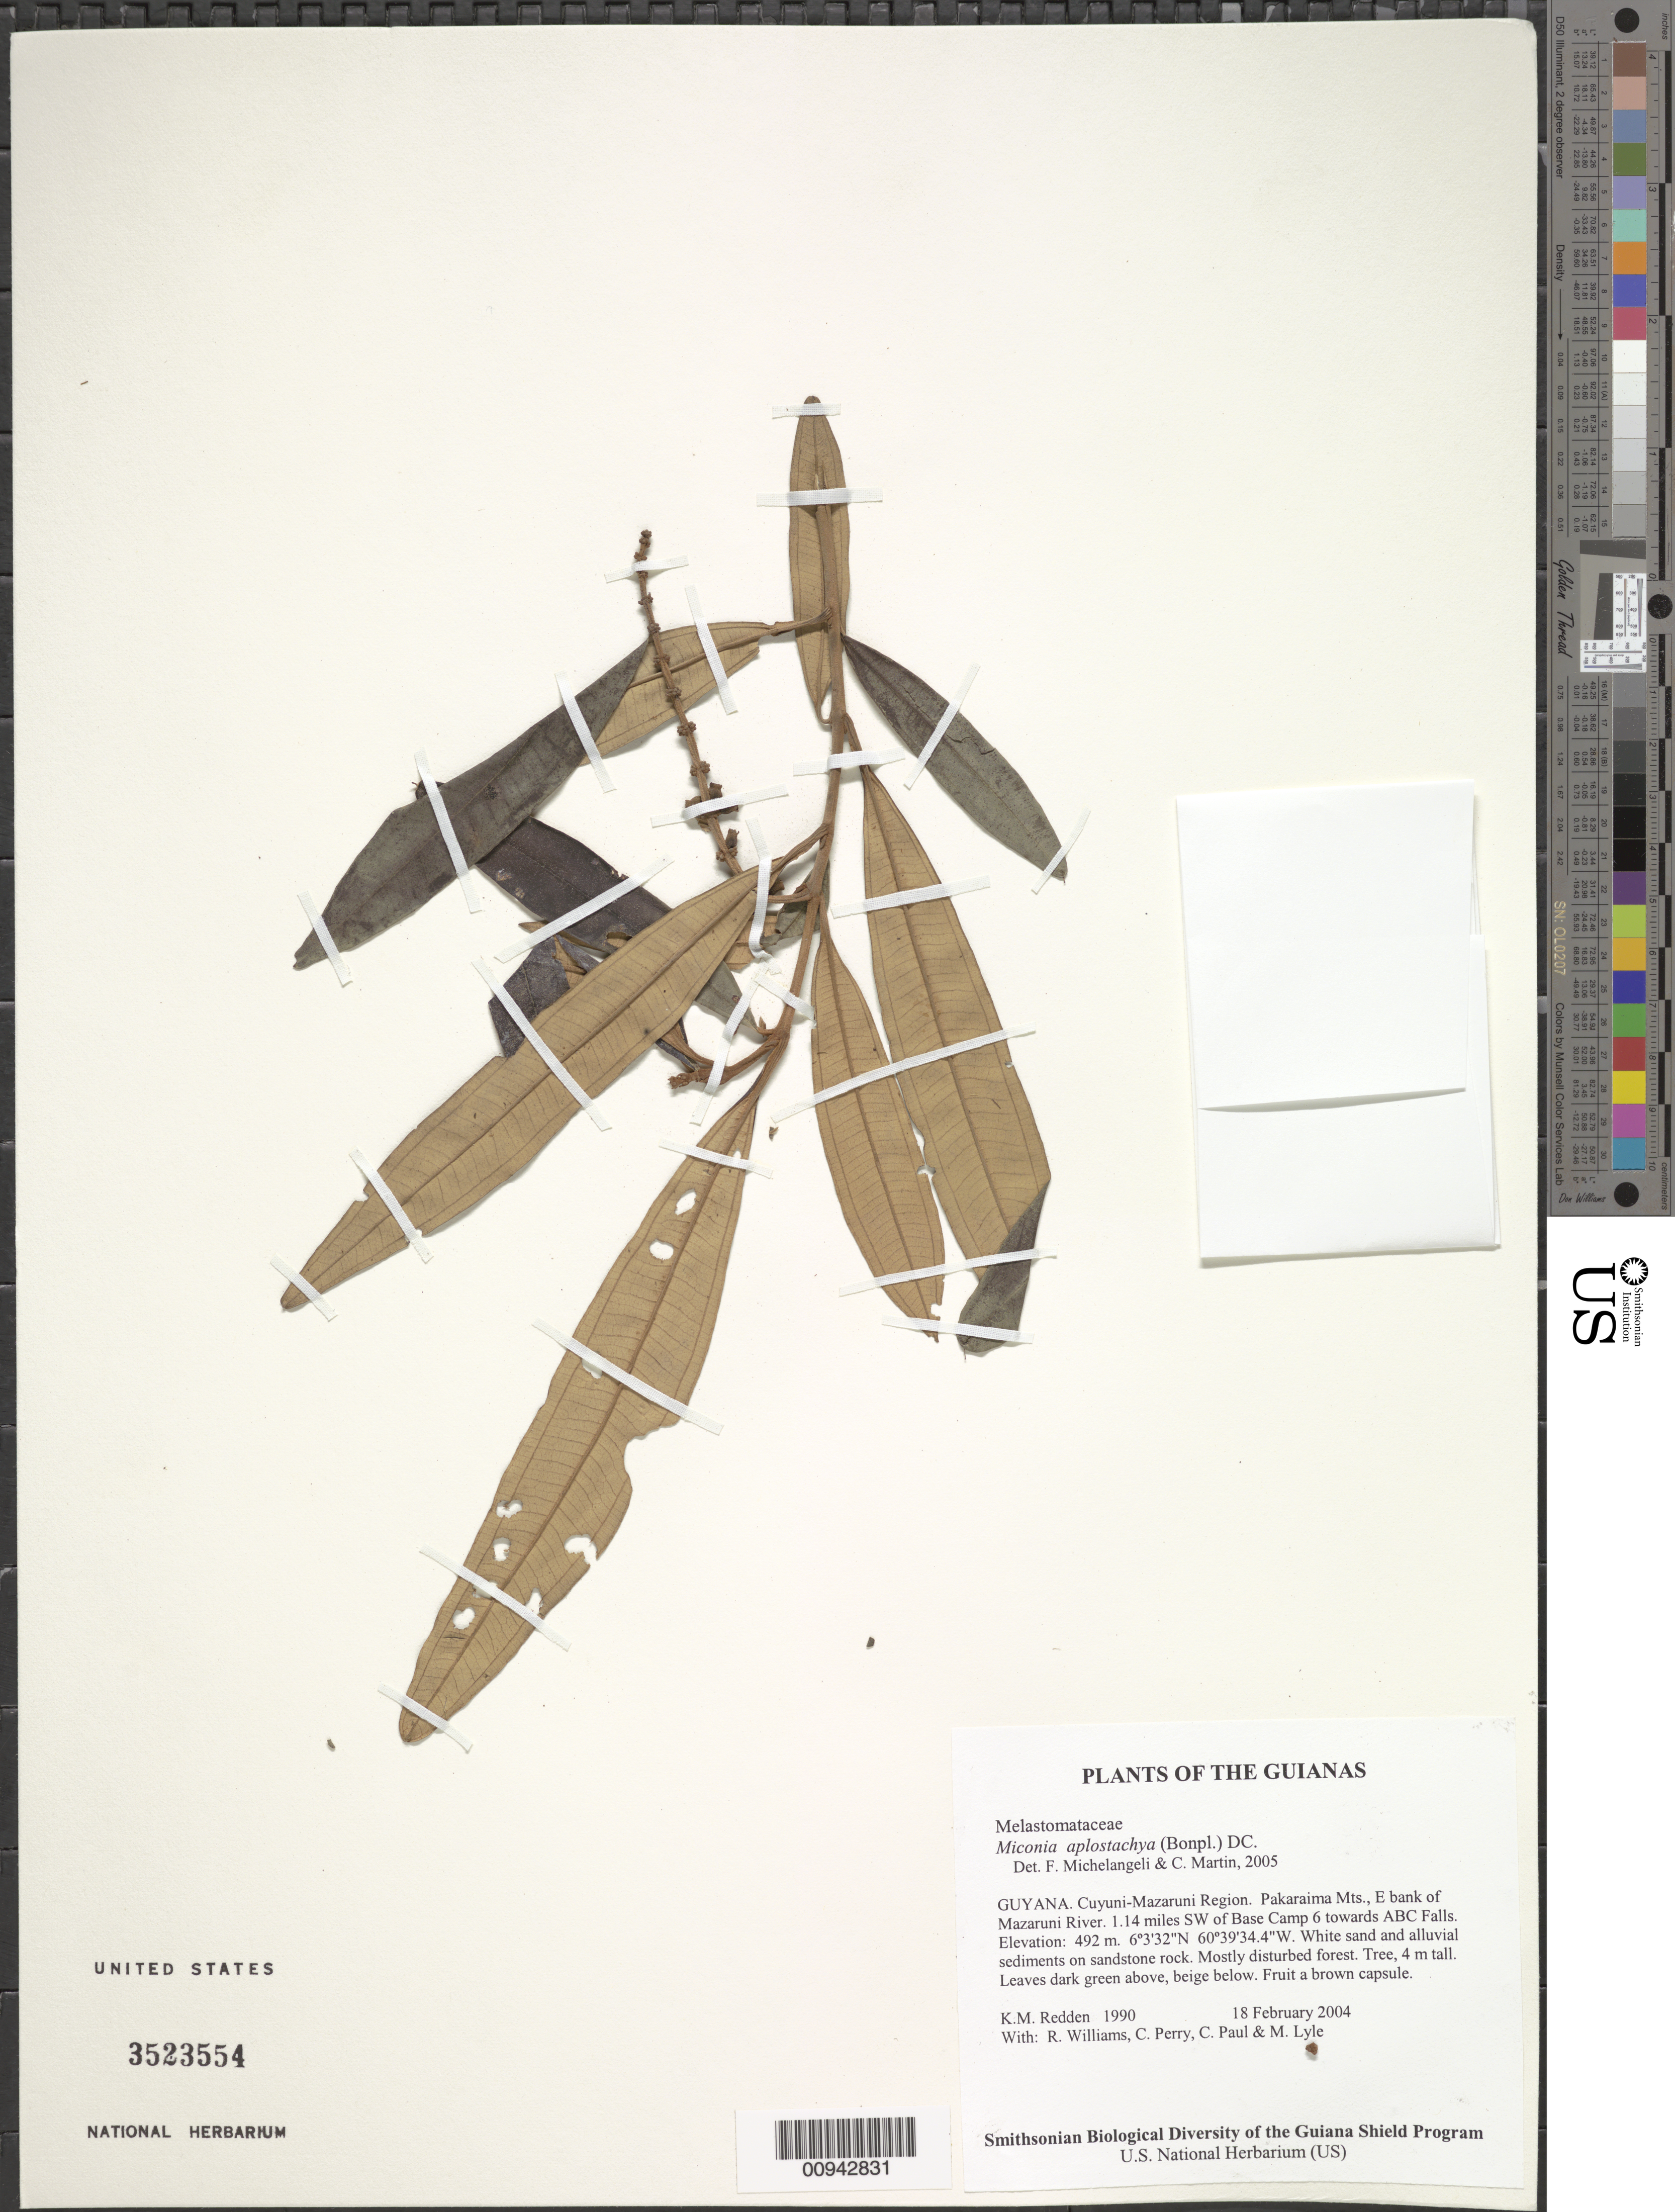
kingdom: Plantae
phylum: Tracheophyta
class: Magnoliopsida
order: Myrtales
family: Melastomataceae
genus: Miconia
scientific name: Miconia aplostachya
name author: (Bonpl.) DC.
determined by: Michelangeli, F. A.; Martin, C.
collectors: K. M. Redden, R. Williams, C. Perry, C. Paul & M. Lyle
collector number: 1990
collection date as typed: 18 February 2004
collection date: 2004-02-18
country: Guyana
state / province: Cuyuni-Mazaruni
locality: Pakaraima Mts., E bank of Mazaruni River. 1.14 miles SW of Base Camp 6 towards ABC Falls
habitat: White sand and alluvial sediments on sandstone rock. Mostly disturbed forest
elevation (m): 492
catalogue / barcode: US 3523554